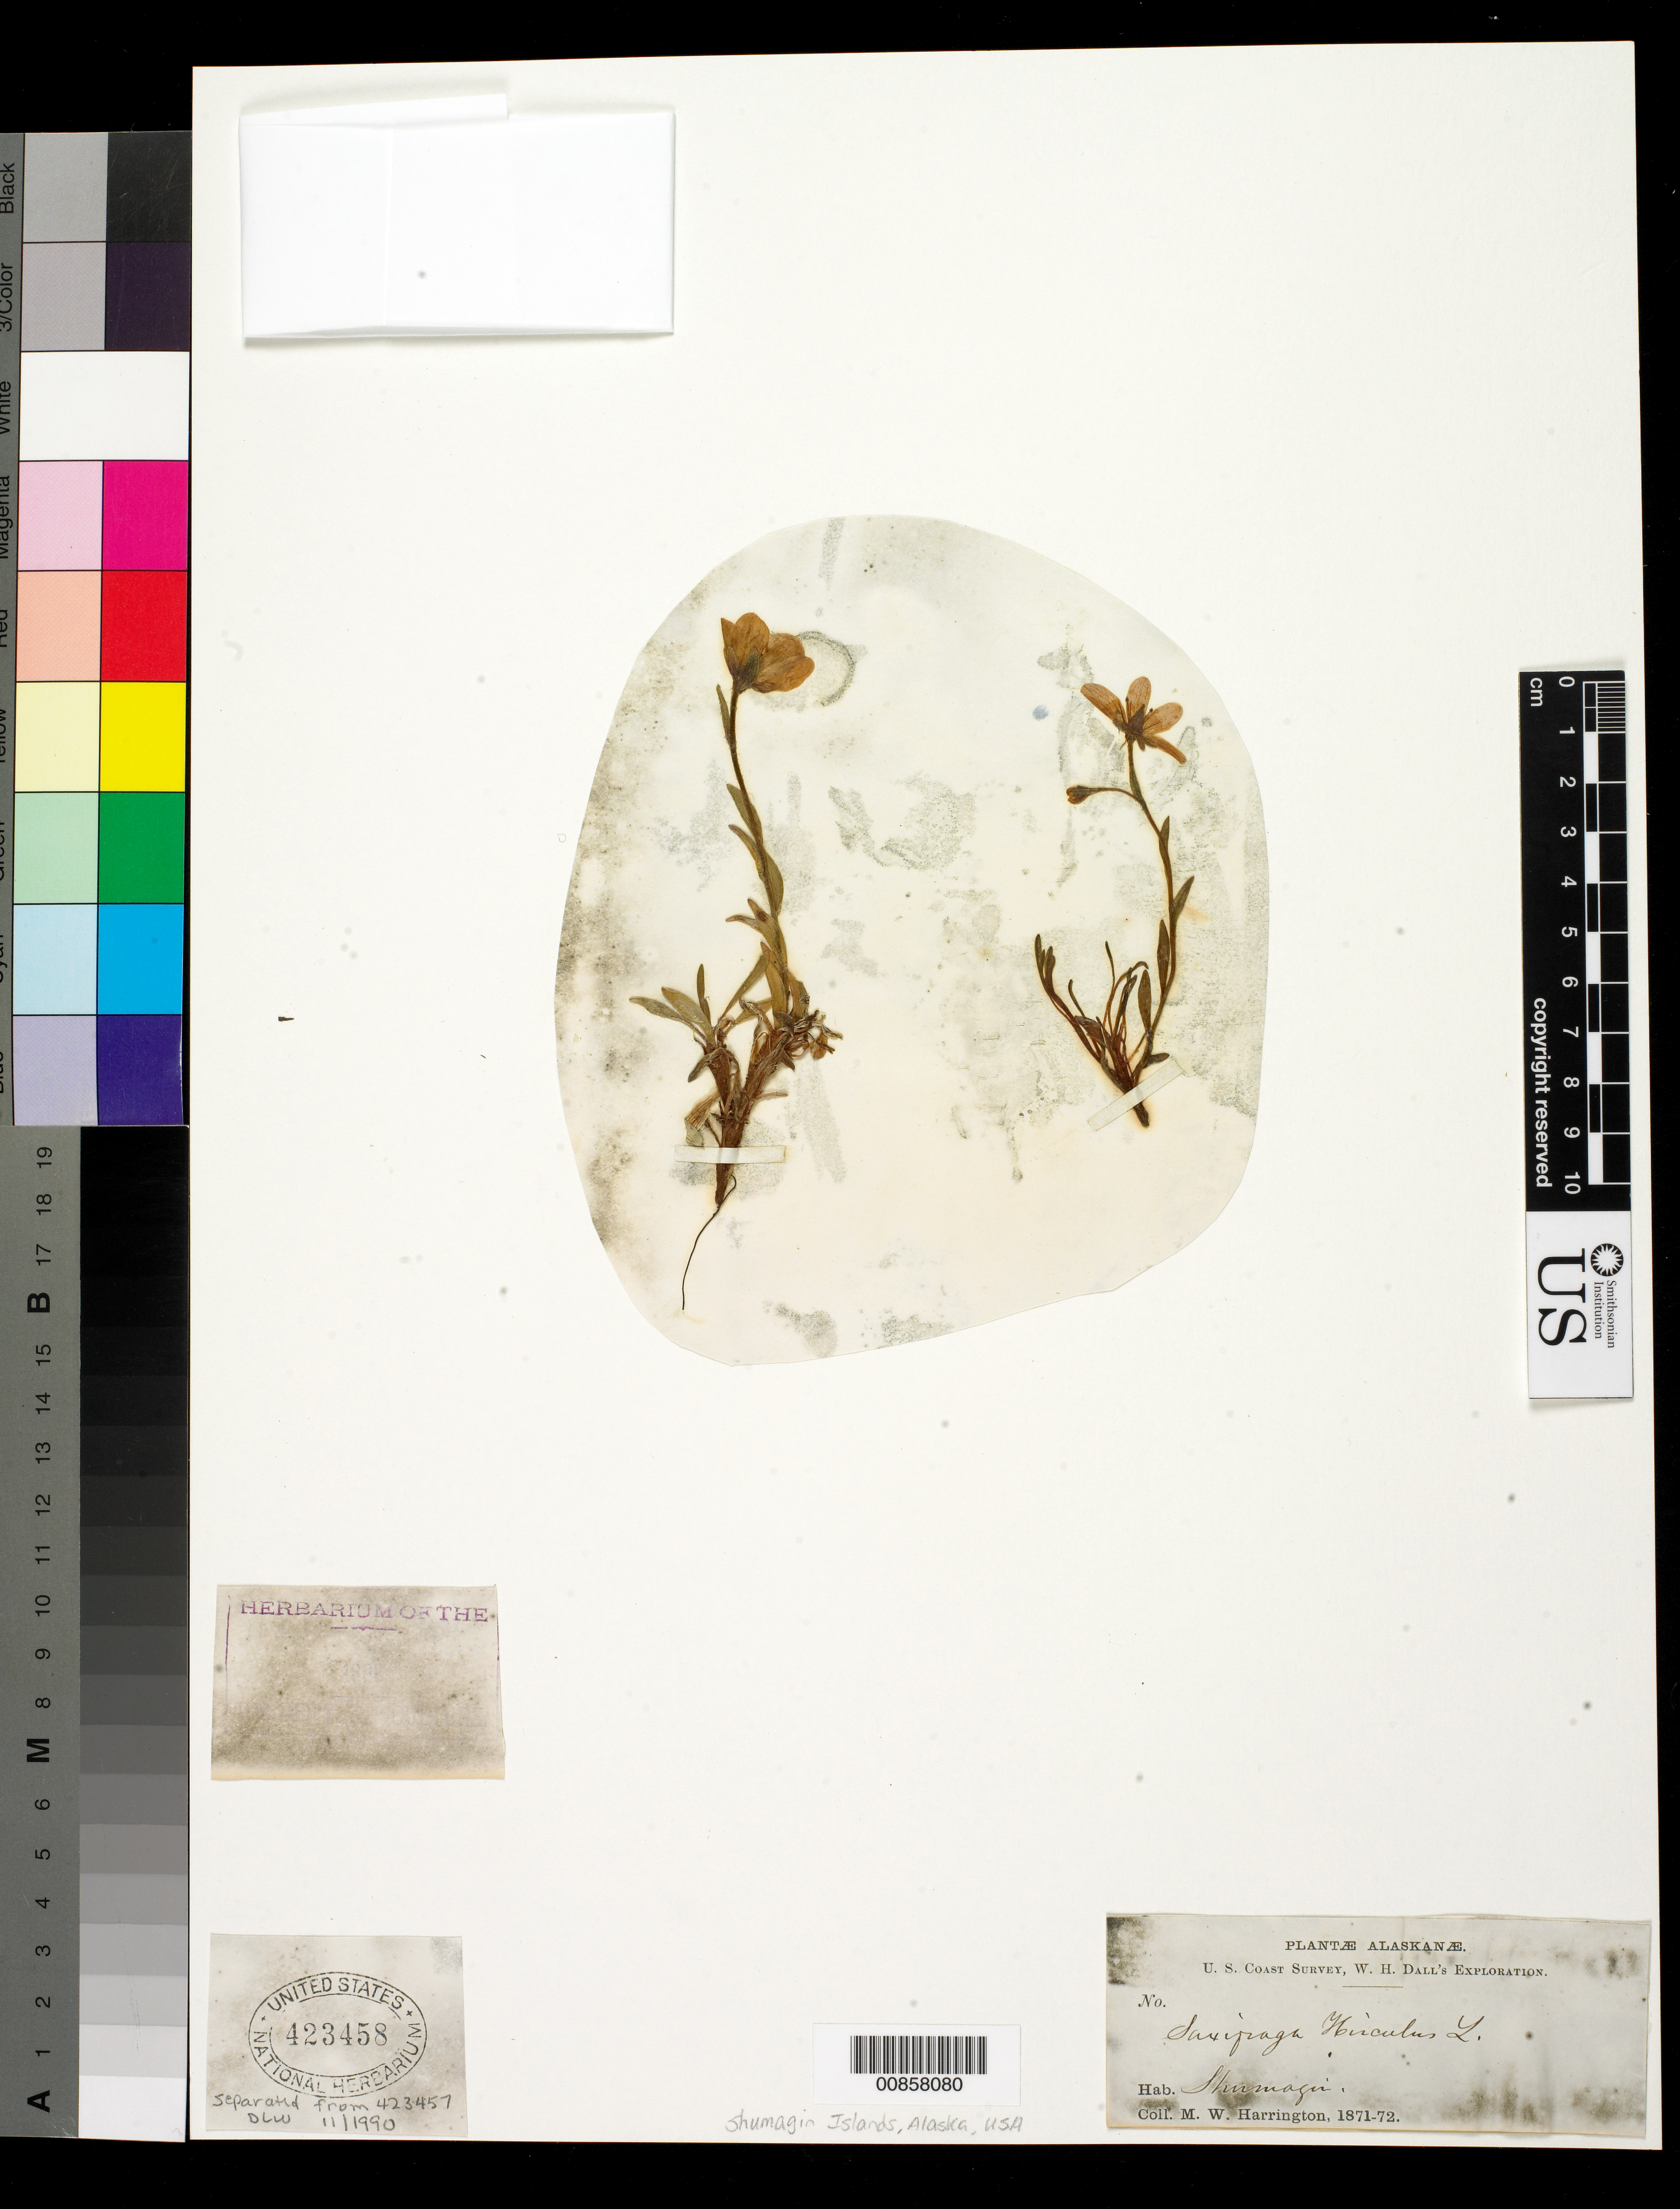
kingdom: Plantae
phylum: Tracheophyta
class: Magnoliopsida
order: Saxifragales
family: Saxifragaceae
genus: Saxifraga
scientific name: Saxifraga hirculus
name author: L.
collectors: M. W. Harrington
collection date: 1871/1872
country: United States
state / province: Alaska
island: Shumagin Is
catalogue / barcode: US 423458